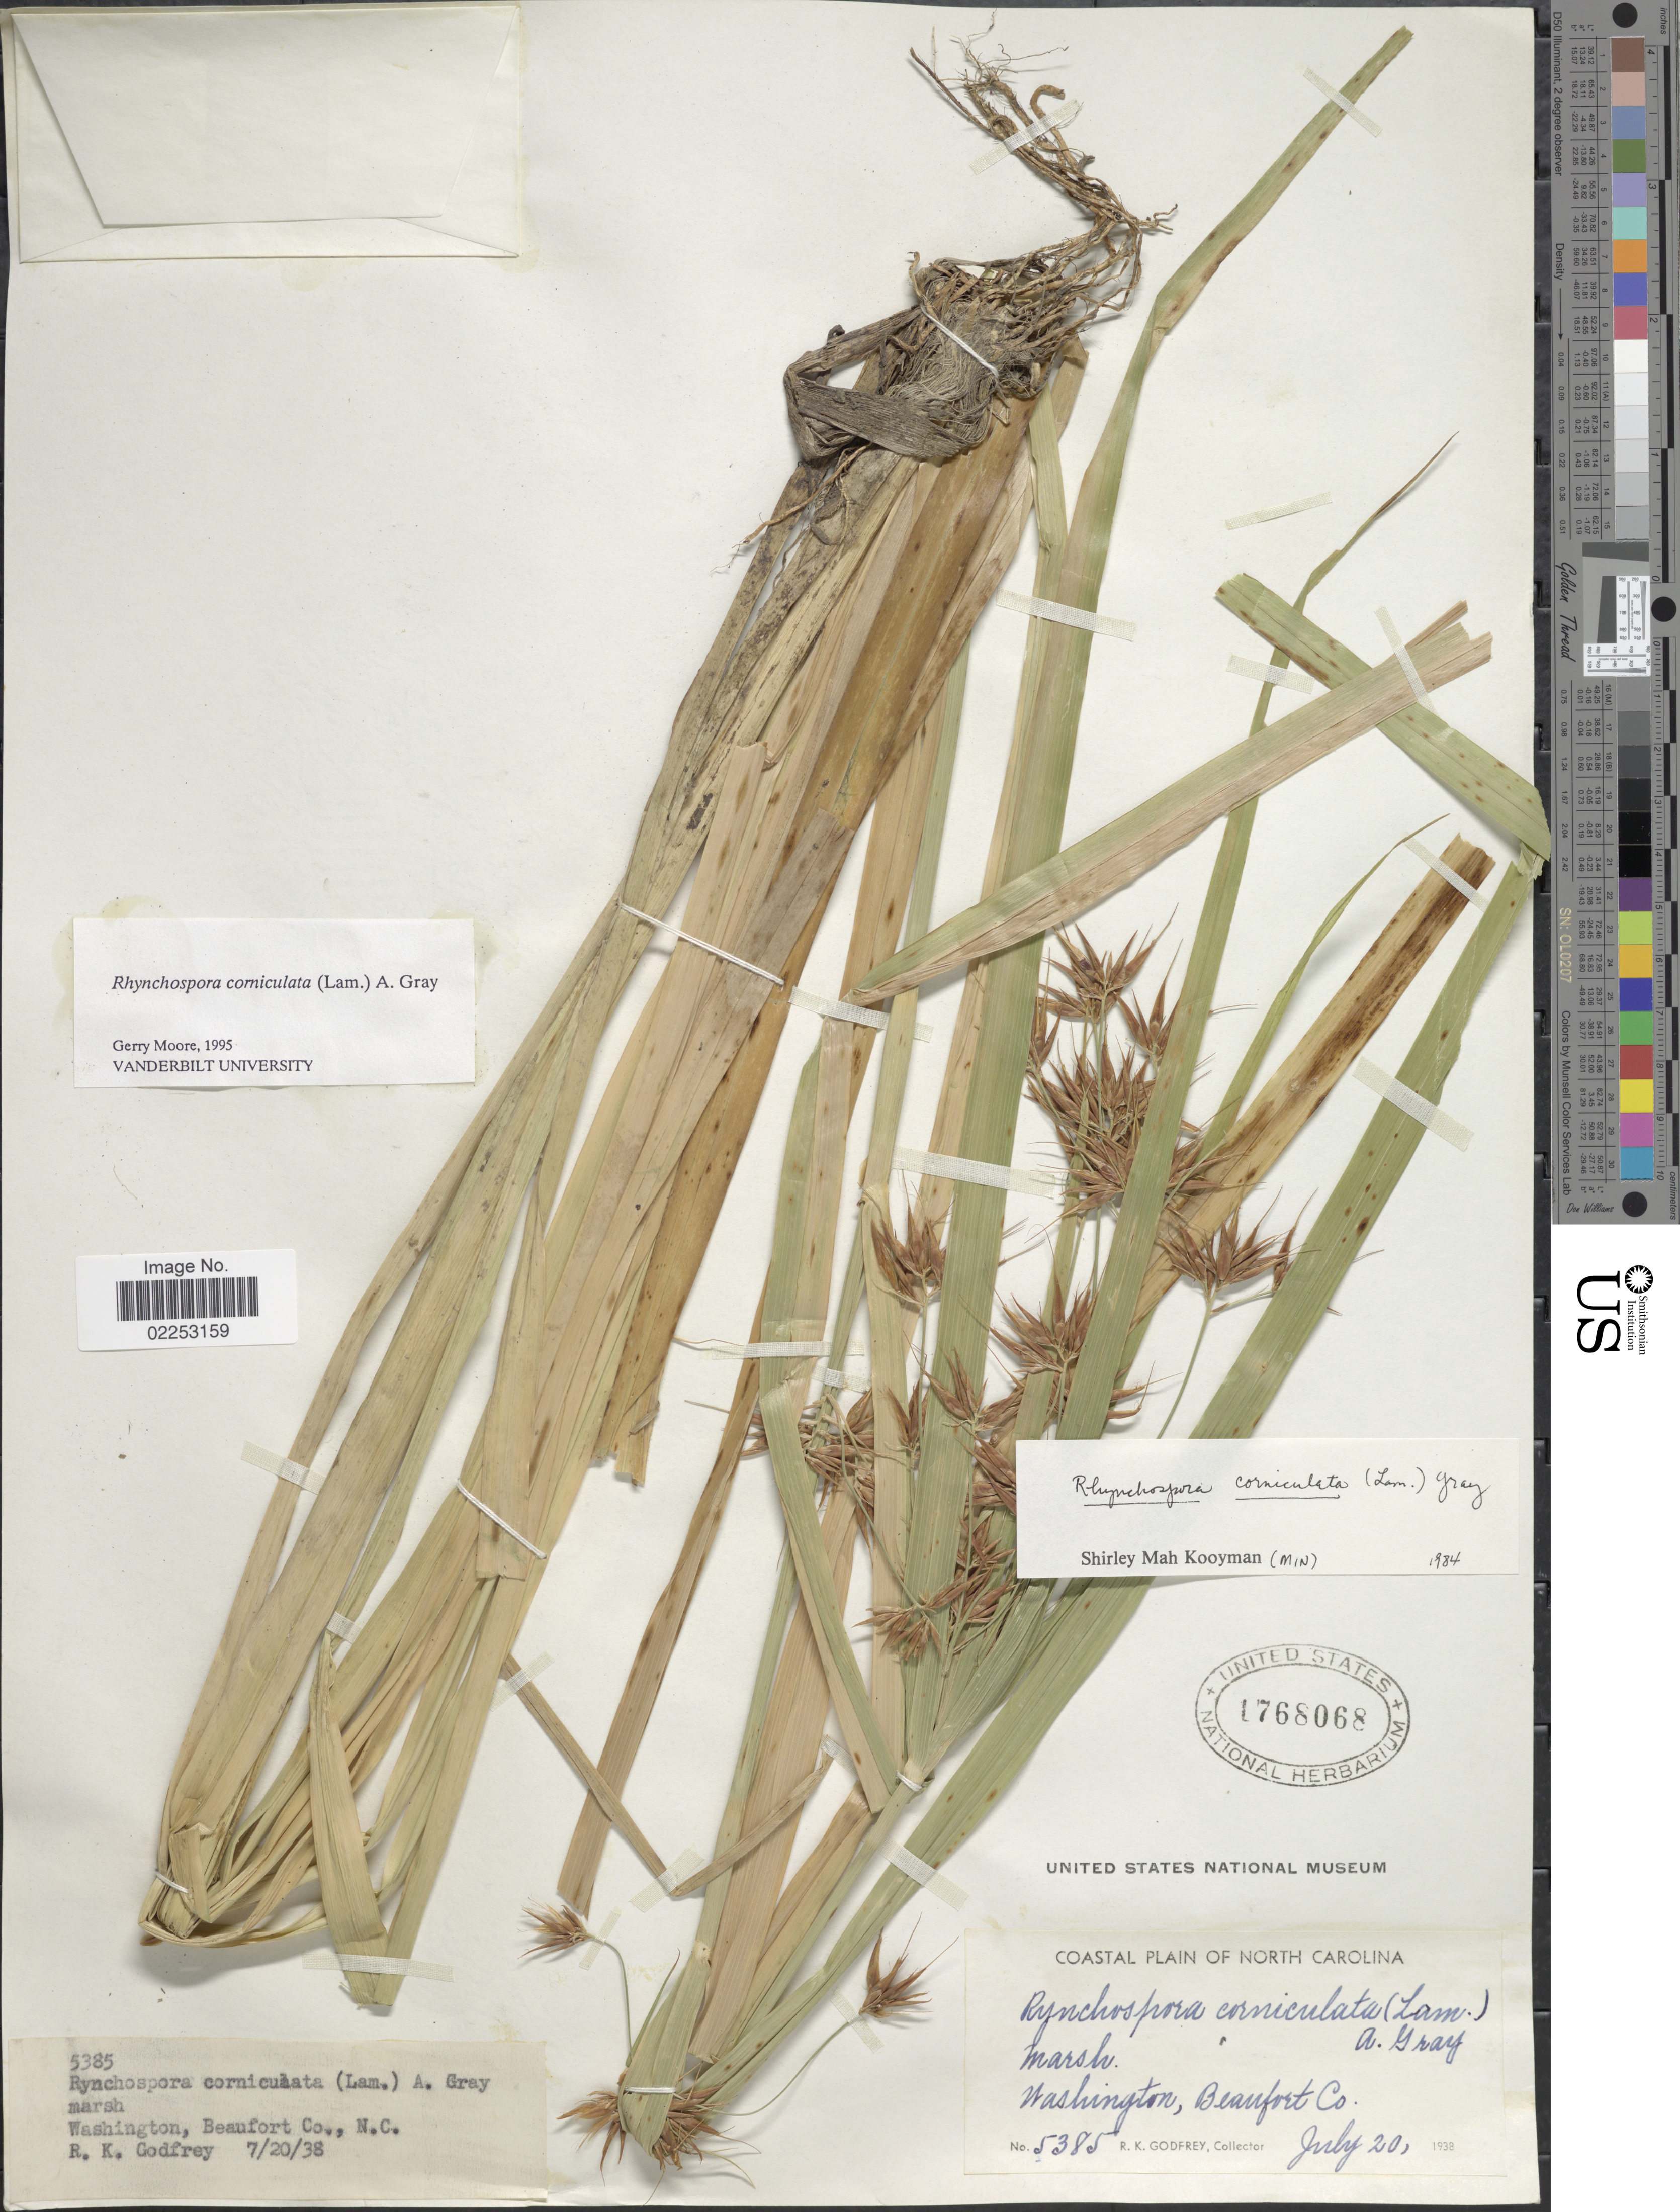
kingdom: Plantae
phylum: Tracheophyta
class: Liliopsida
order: Poales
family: Cyperaceae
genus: Rhynchospora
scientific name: Rhynchospora corniculata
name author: (Lam.) A. Gray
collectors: R. K. Godfrey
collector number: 5385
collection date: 1938-07-20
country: United States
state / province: North Carolina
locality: Coastal Plain. Washington, Beaufort Co.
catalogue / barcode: US 1768068